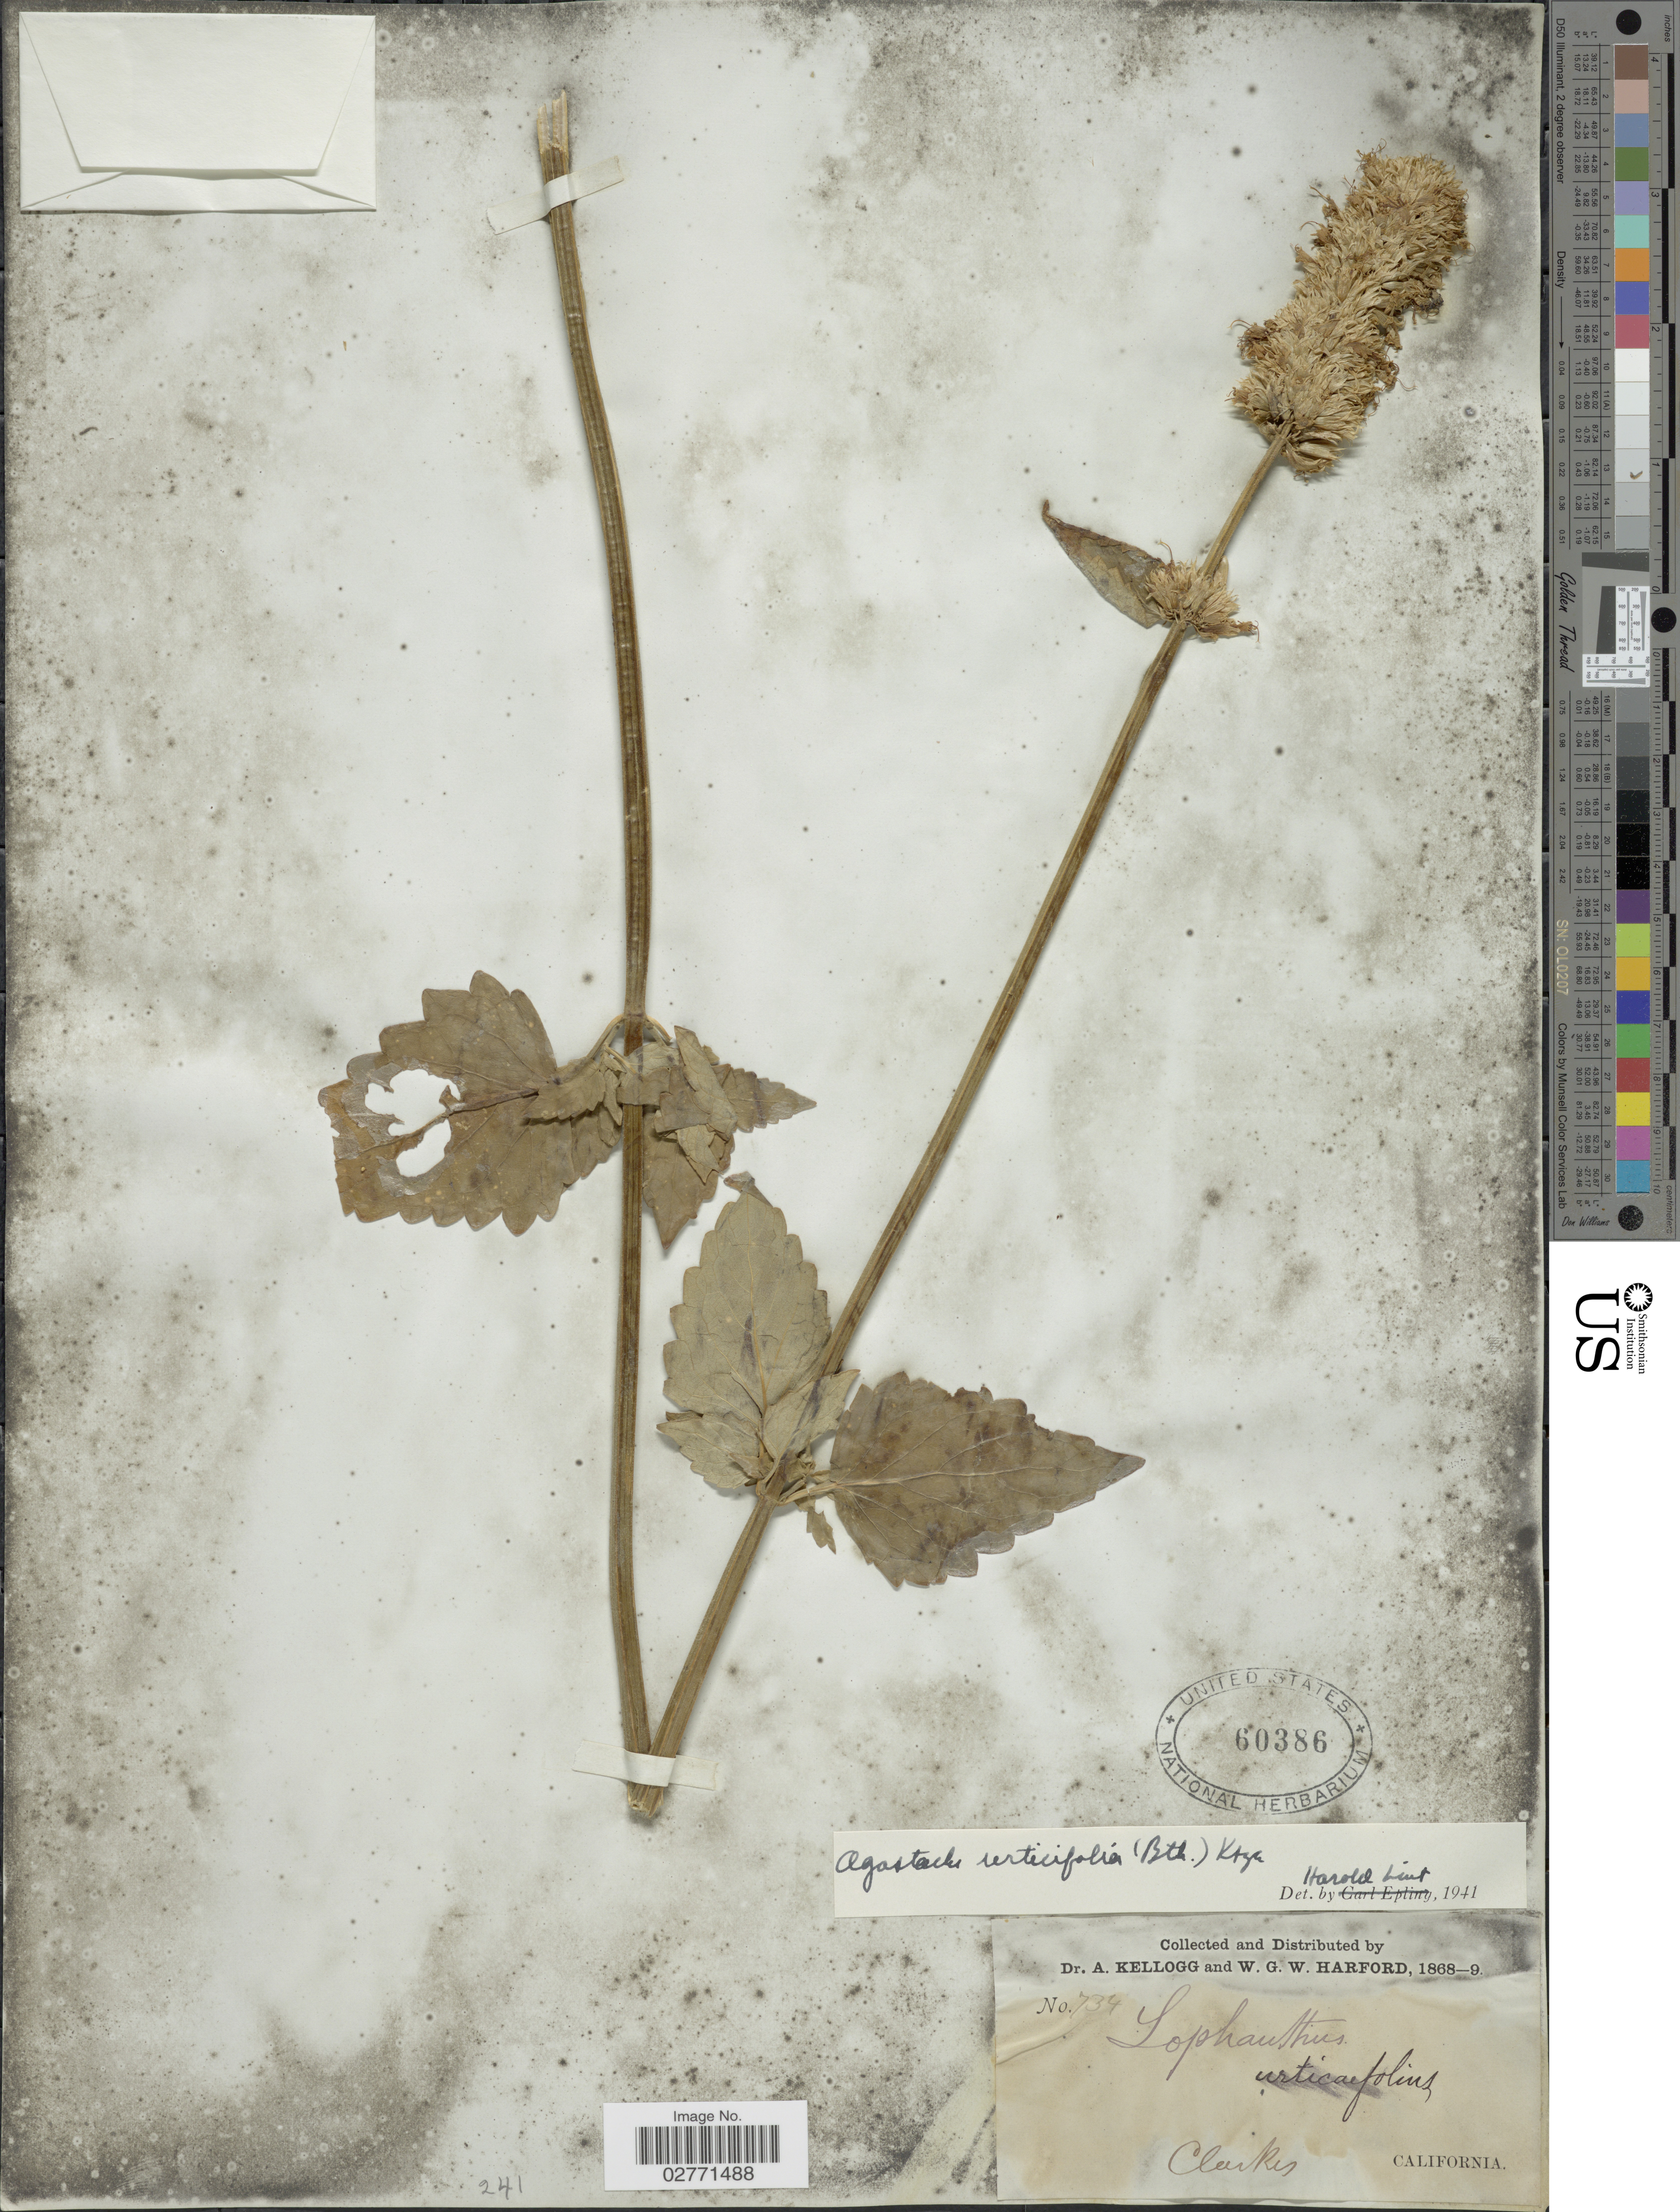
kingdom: Plantae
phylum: Tracheophyta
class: Magnoliopsida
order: Lamiales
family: Lamiaceae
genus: Agastache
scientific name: Agastache urticifolia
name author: (Benth.) Kuntze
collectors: A. Kellogg & W. G. W. Harford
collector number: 734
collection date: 1868/1869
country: United States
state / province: California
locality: Clarkes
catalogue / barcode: US 60386